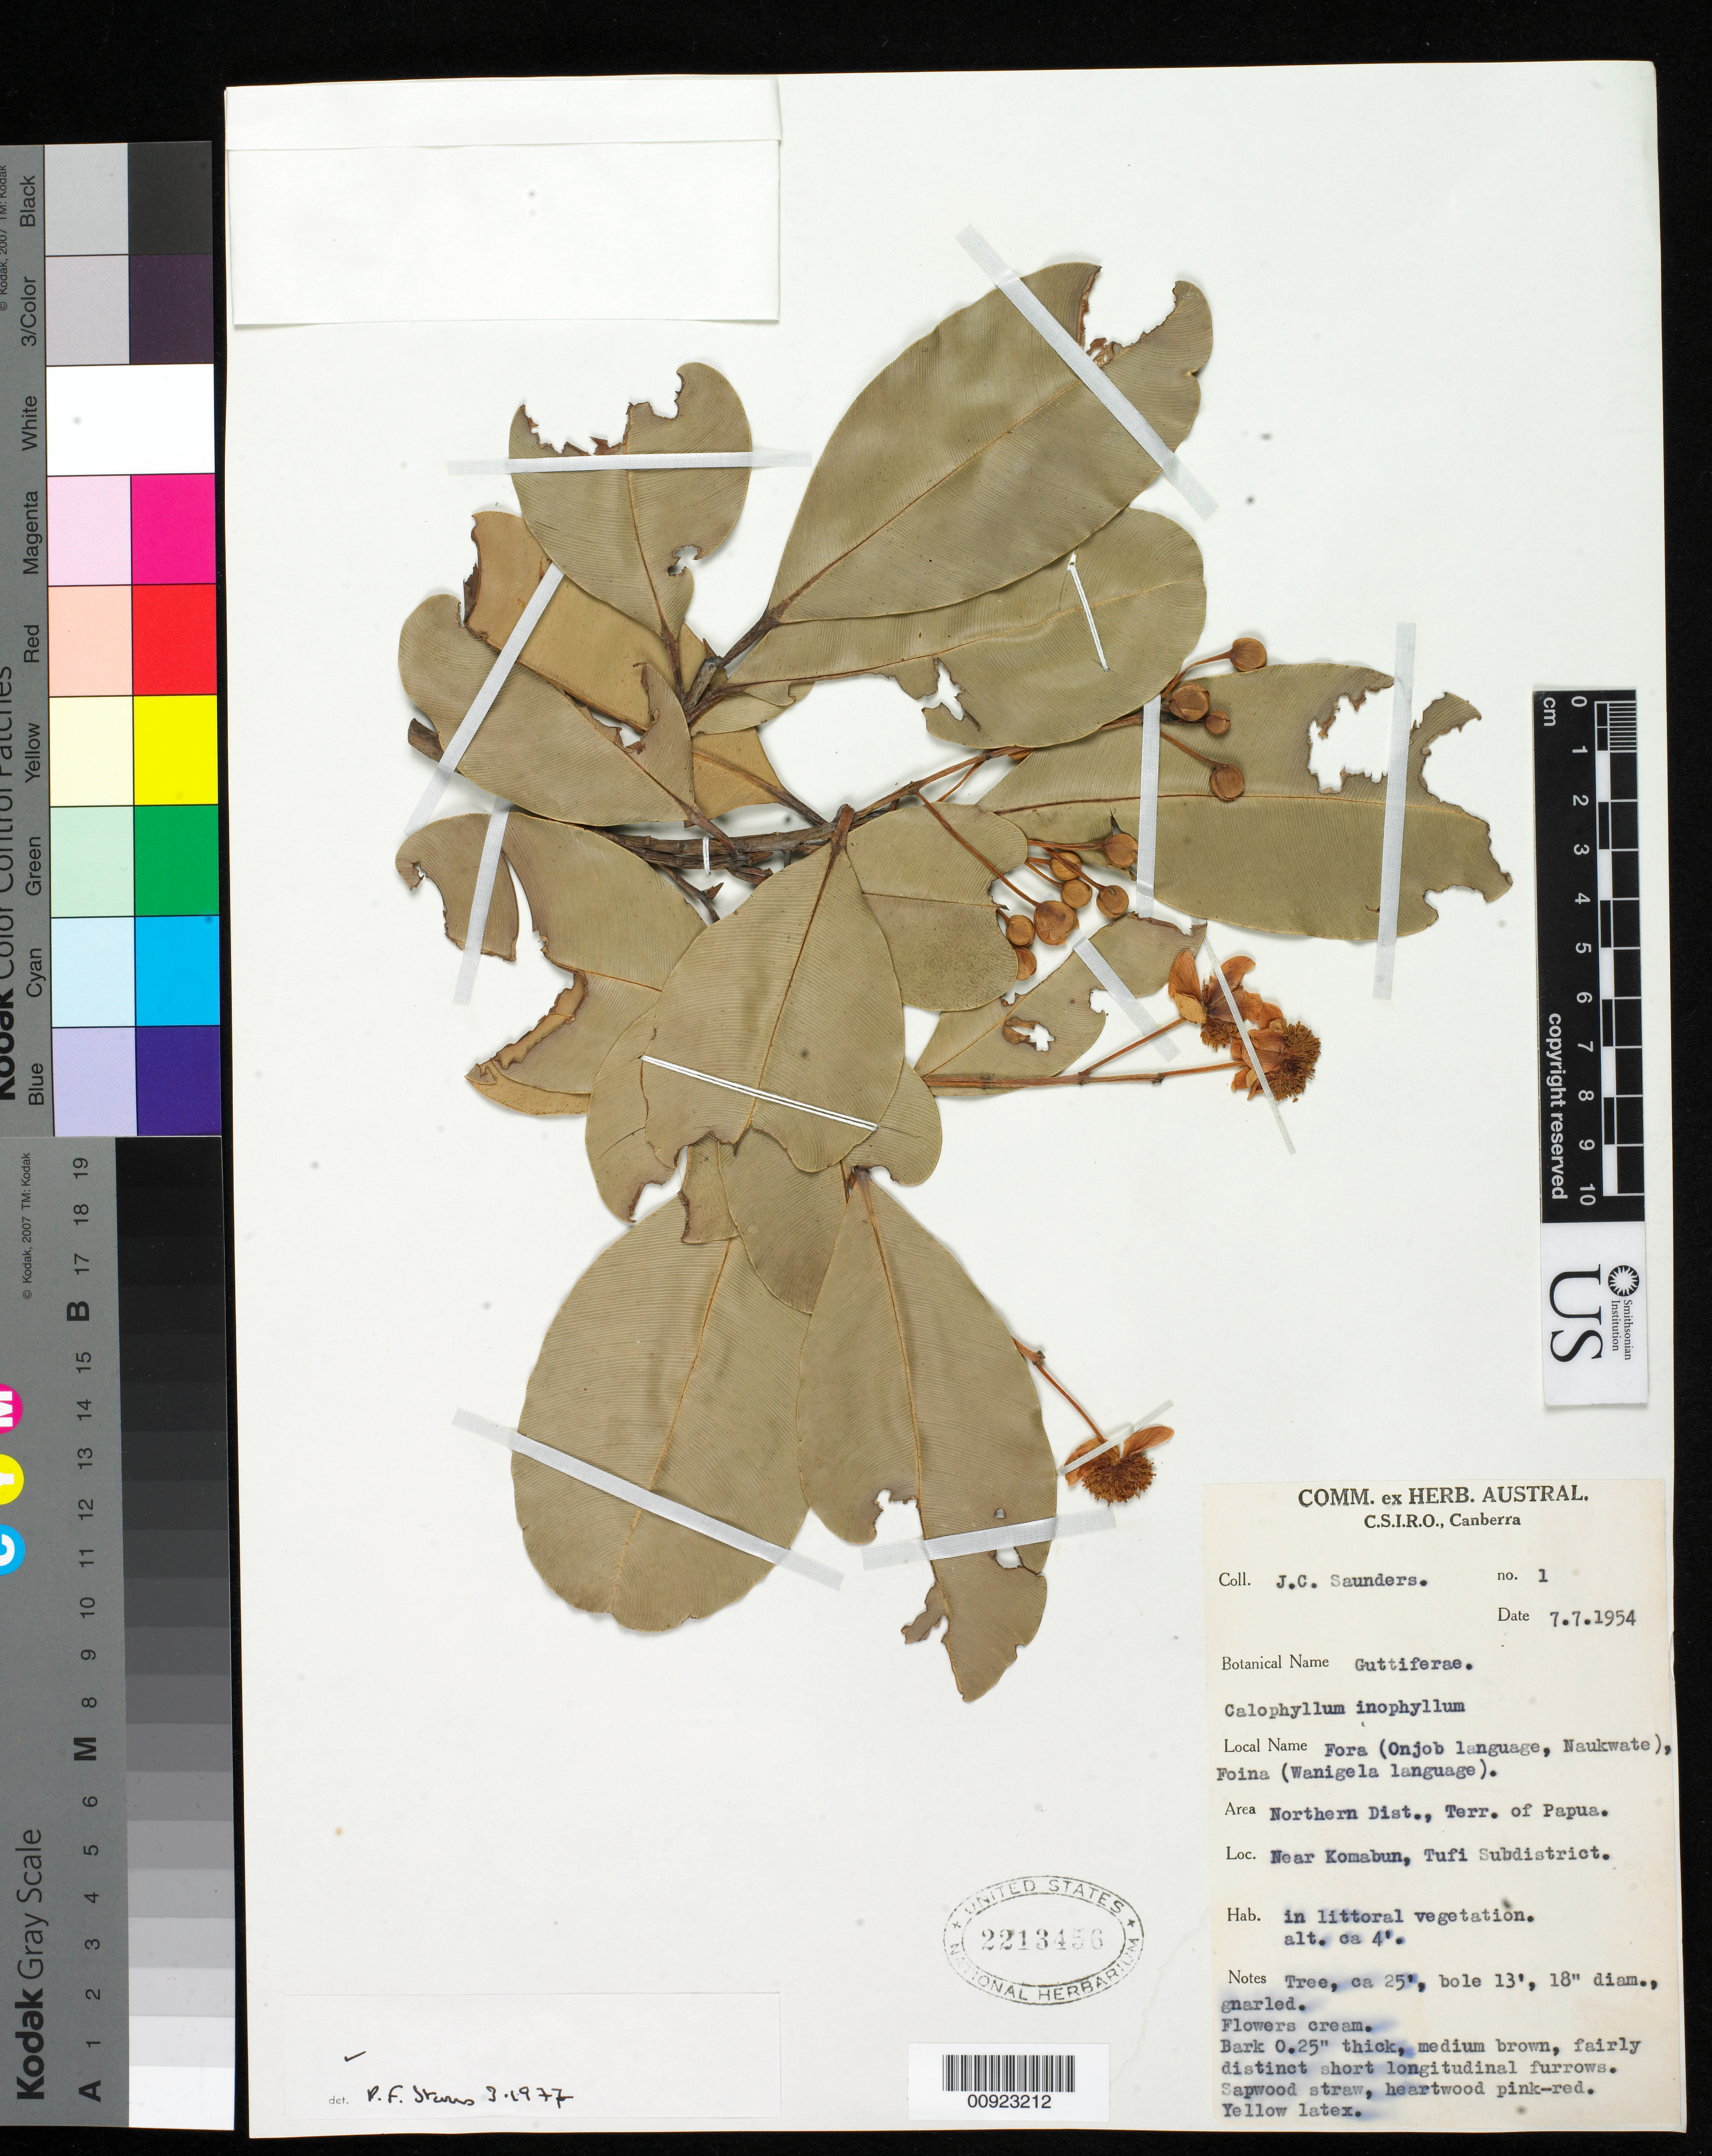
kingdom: Plantae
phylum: Tracheophyta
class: Magnoliopsida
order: Malpighiales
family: Calophyllaceae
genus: Calophyllum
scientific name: Calophyllum inophyllum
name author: L.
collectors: J. C. Saunders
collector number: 1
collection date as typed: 07 Jul 1954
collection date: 1954-07-07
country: Papua New Guinea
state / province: Northern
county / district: Tufi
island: New Guinea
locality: Near Komabun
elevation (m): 1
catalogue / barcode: US 2213456